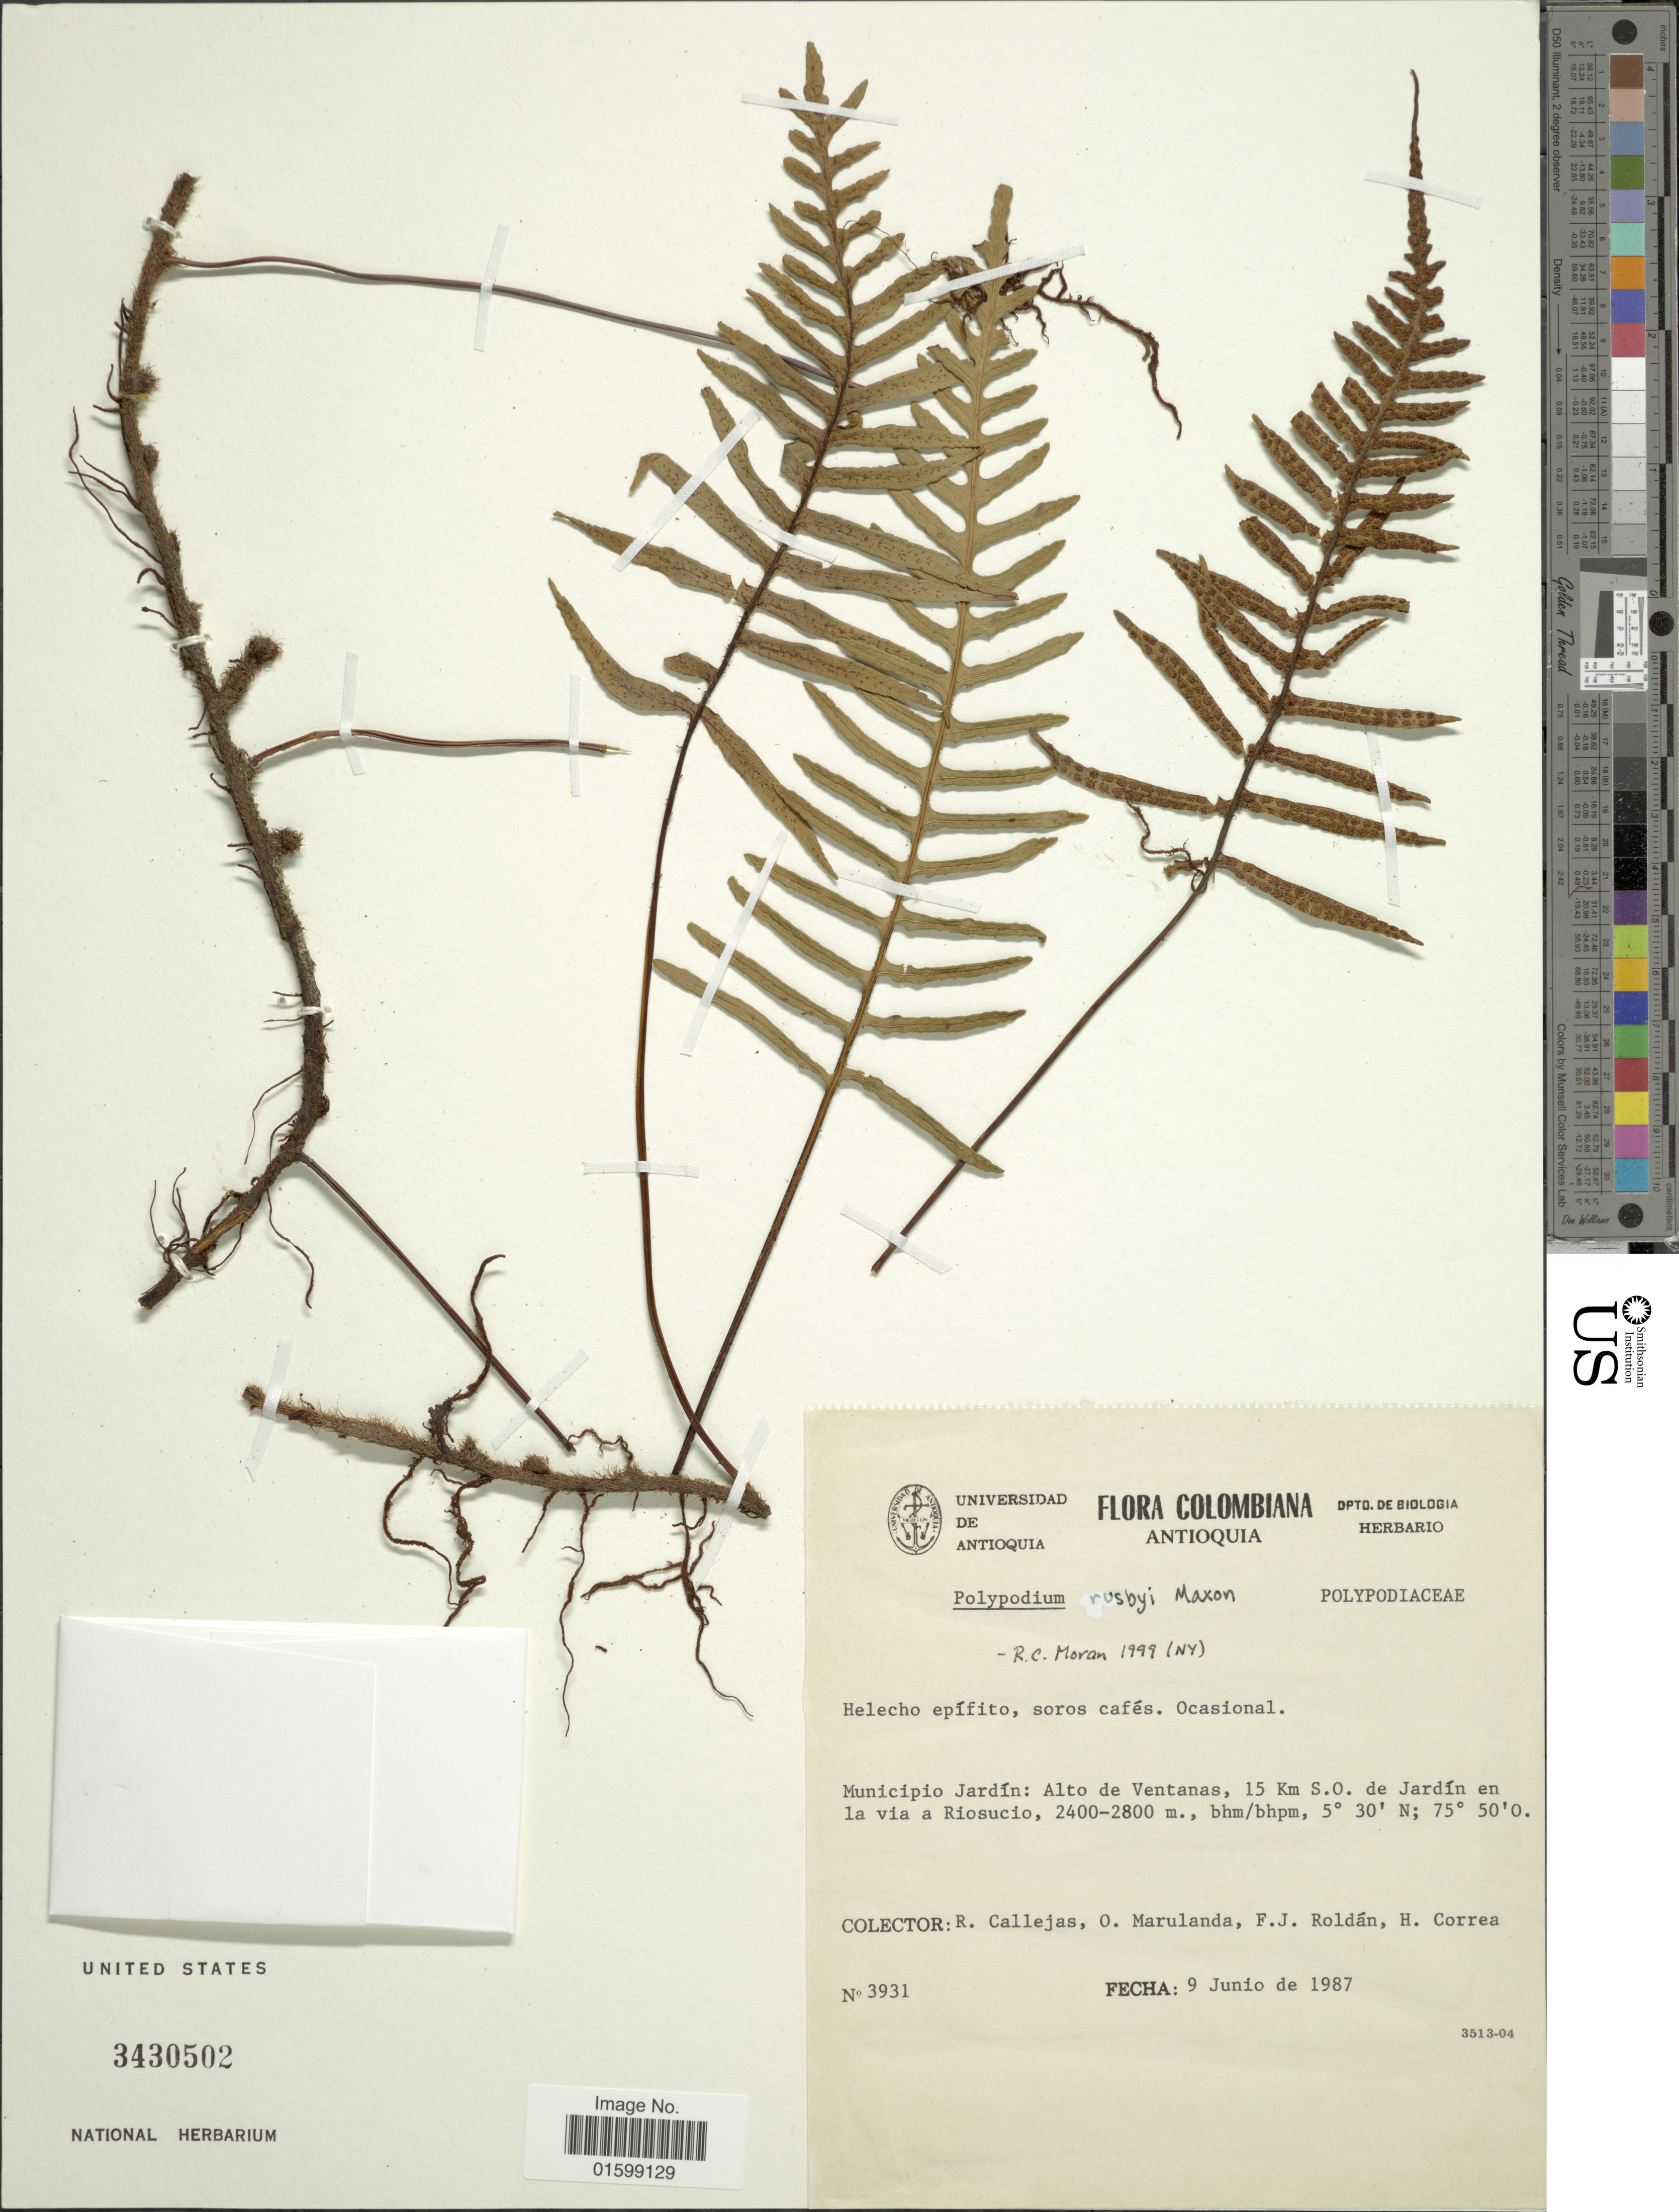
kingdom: Plantae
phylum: Tracheophyta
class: Polypodiopsida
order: Polypodiales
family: Polypodiaceae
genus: Pleopeltis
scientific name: Pleopeltis buchtienii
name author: (Christ & Rosenst.) A.R. Sm.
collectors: R. Callejas, O. Marulanda, F. J. Roldán & H. Correa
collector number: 3931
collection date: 1987-06-09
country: Colombia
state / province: Antioquia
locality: Municipio Jardín: Alto de Ventanas, 15 km S. O. de Jardín en la via a Riosucio, bhm/bhpm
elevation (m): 2400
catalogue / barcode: US 3430502